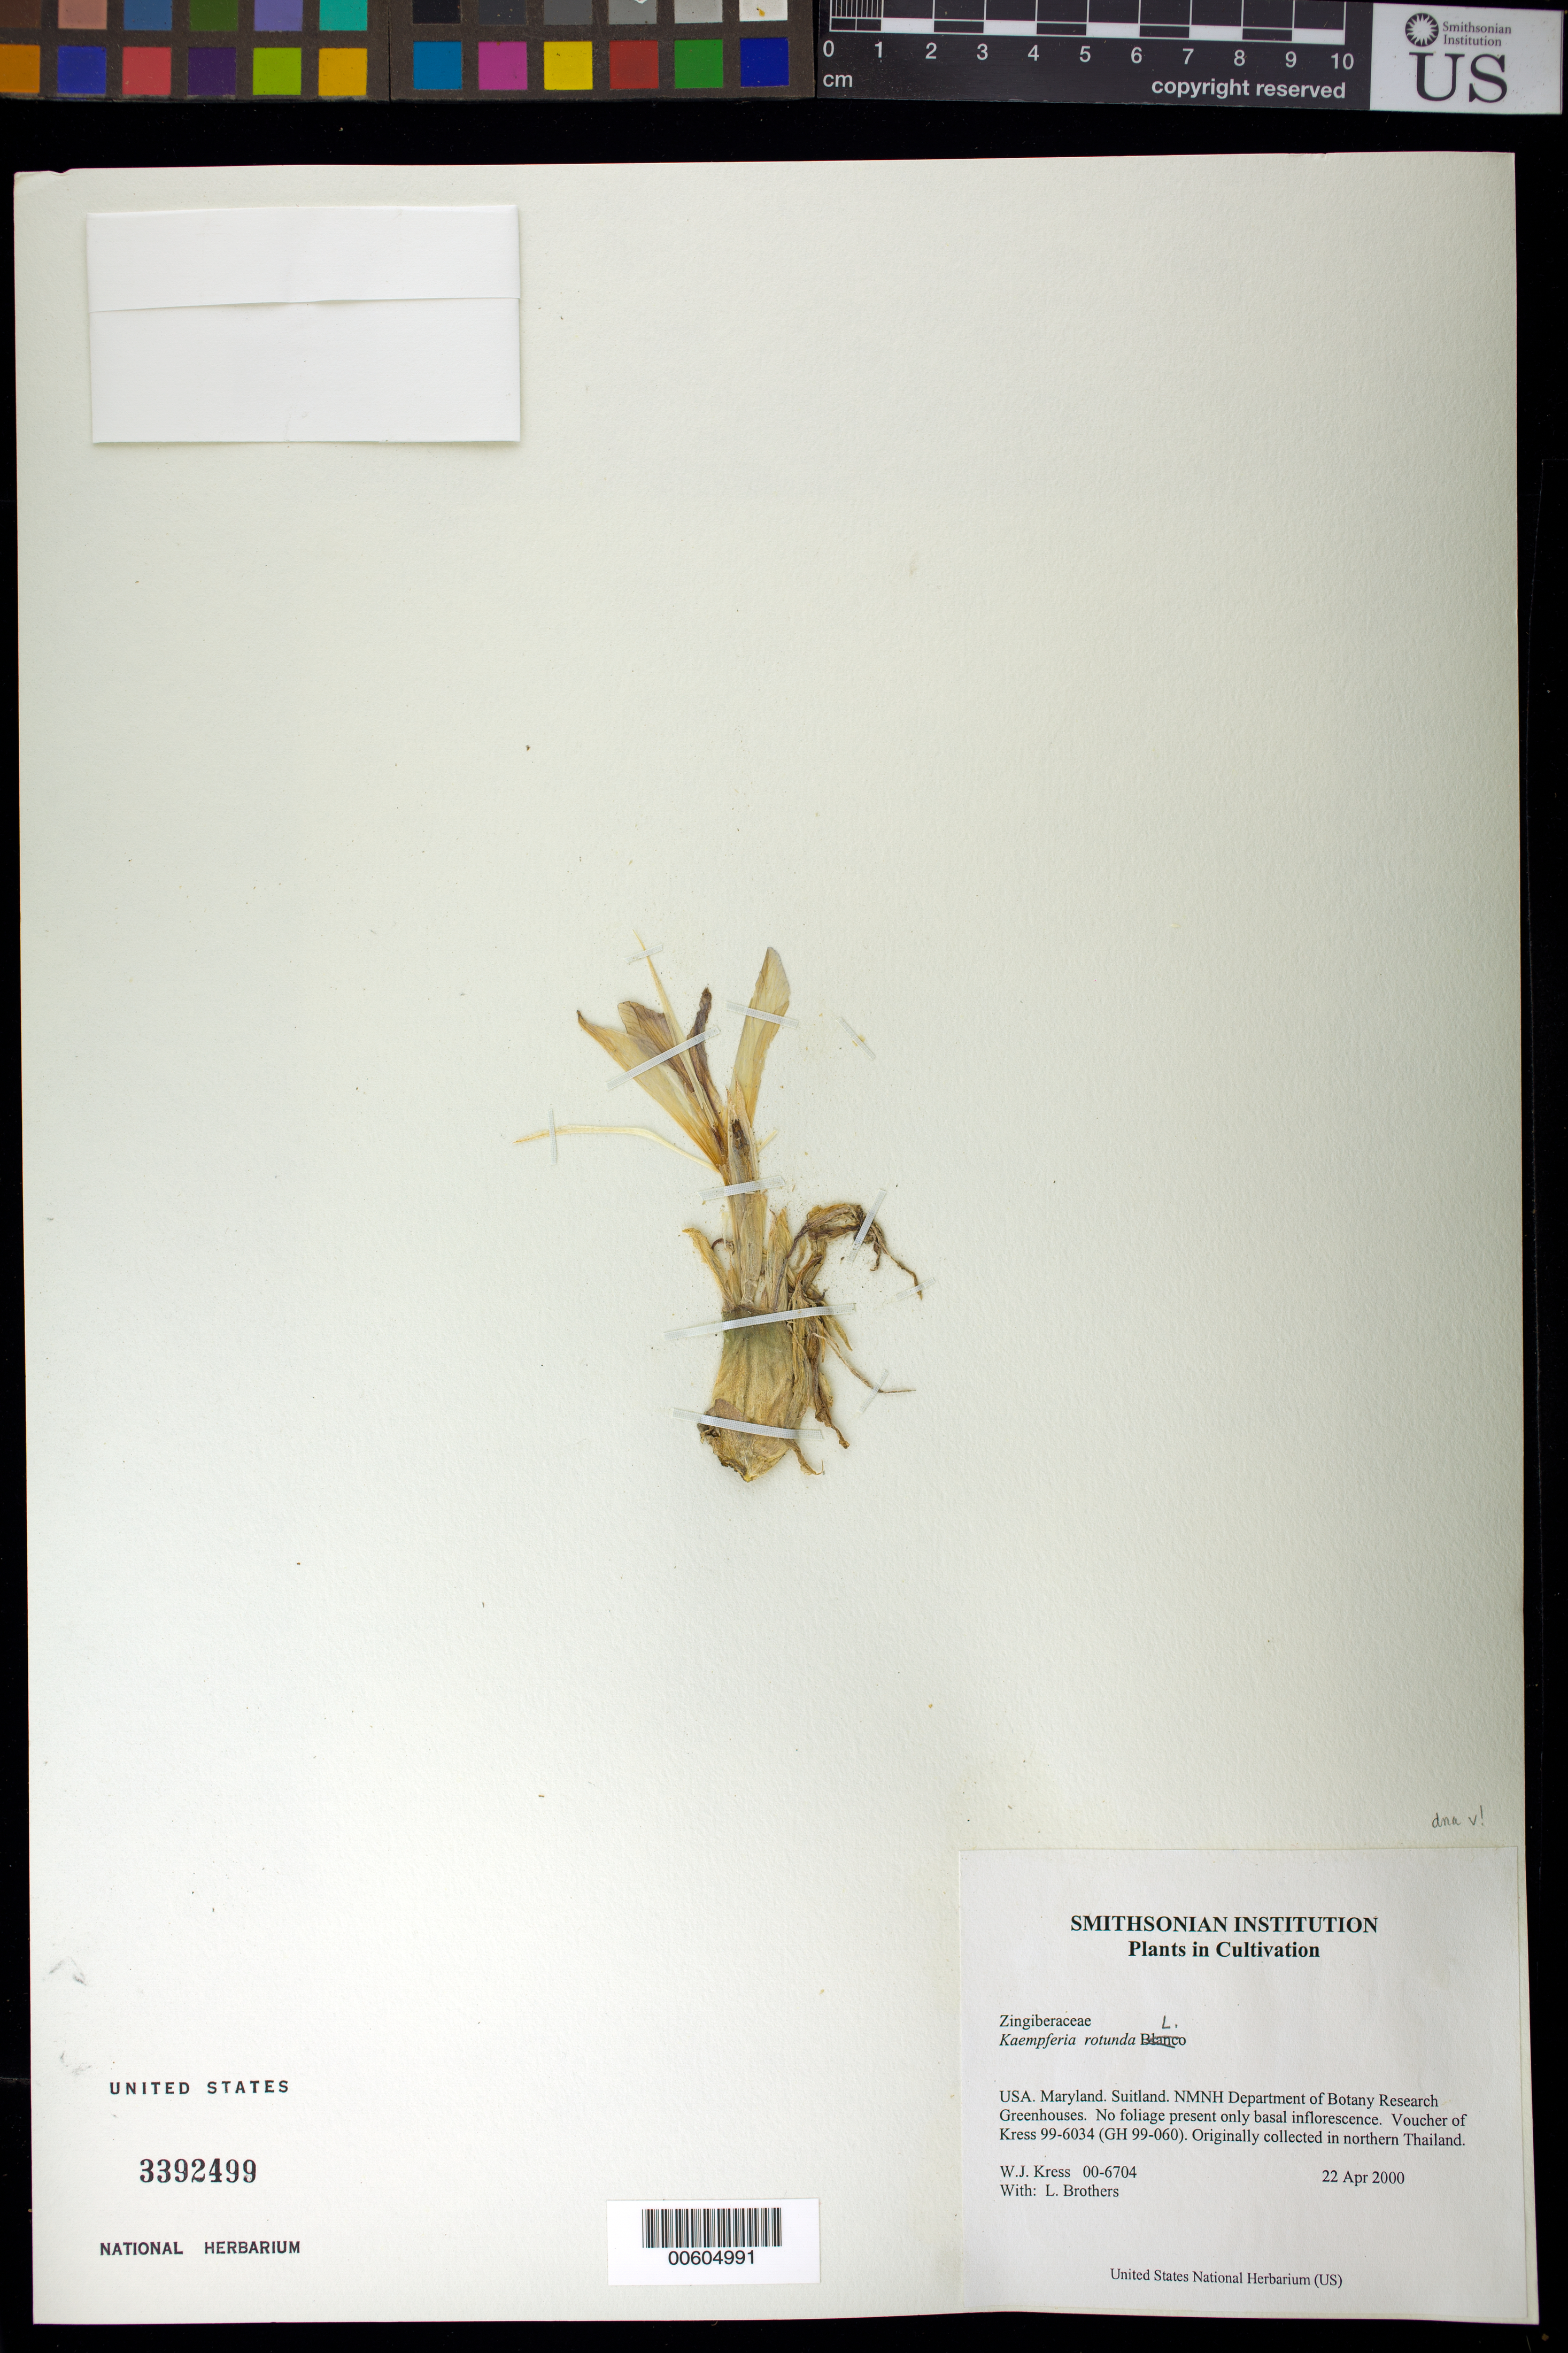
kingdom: Plantae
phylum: Tracheophyta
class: Liliopsida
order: Zingiberales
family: Zingiberaceae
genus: Kaempferia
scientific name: Kaempferia rotunda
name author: L.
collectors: W. J. Kress & L. E. Brothers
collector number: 00-6704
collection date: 2000-04-22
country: United States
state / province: Maryland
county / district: Prince George's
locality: NMNH Botany Research Greenhouses. Suitland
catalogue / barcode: US 3392499